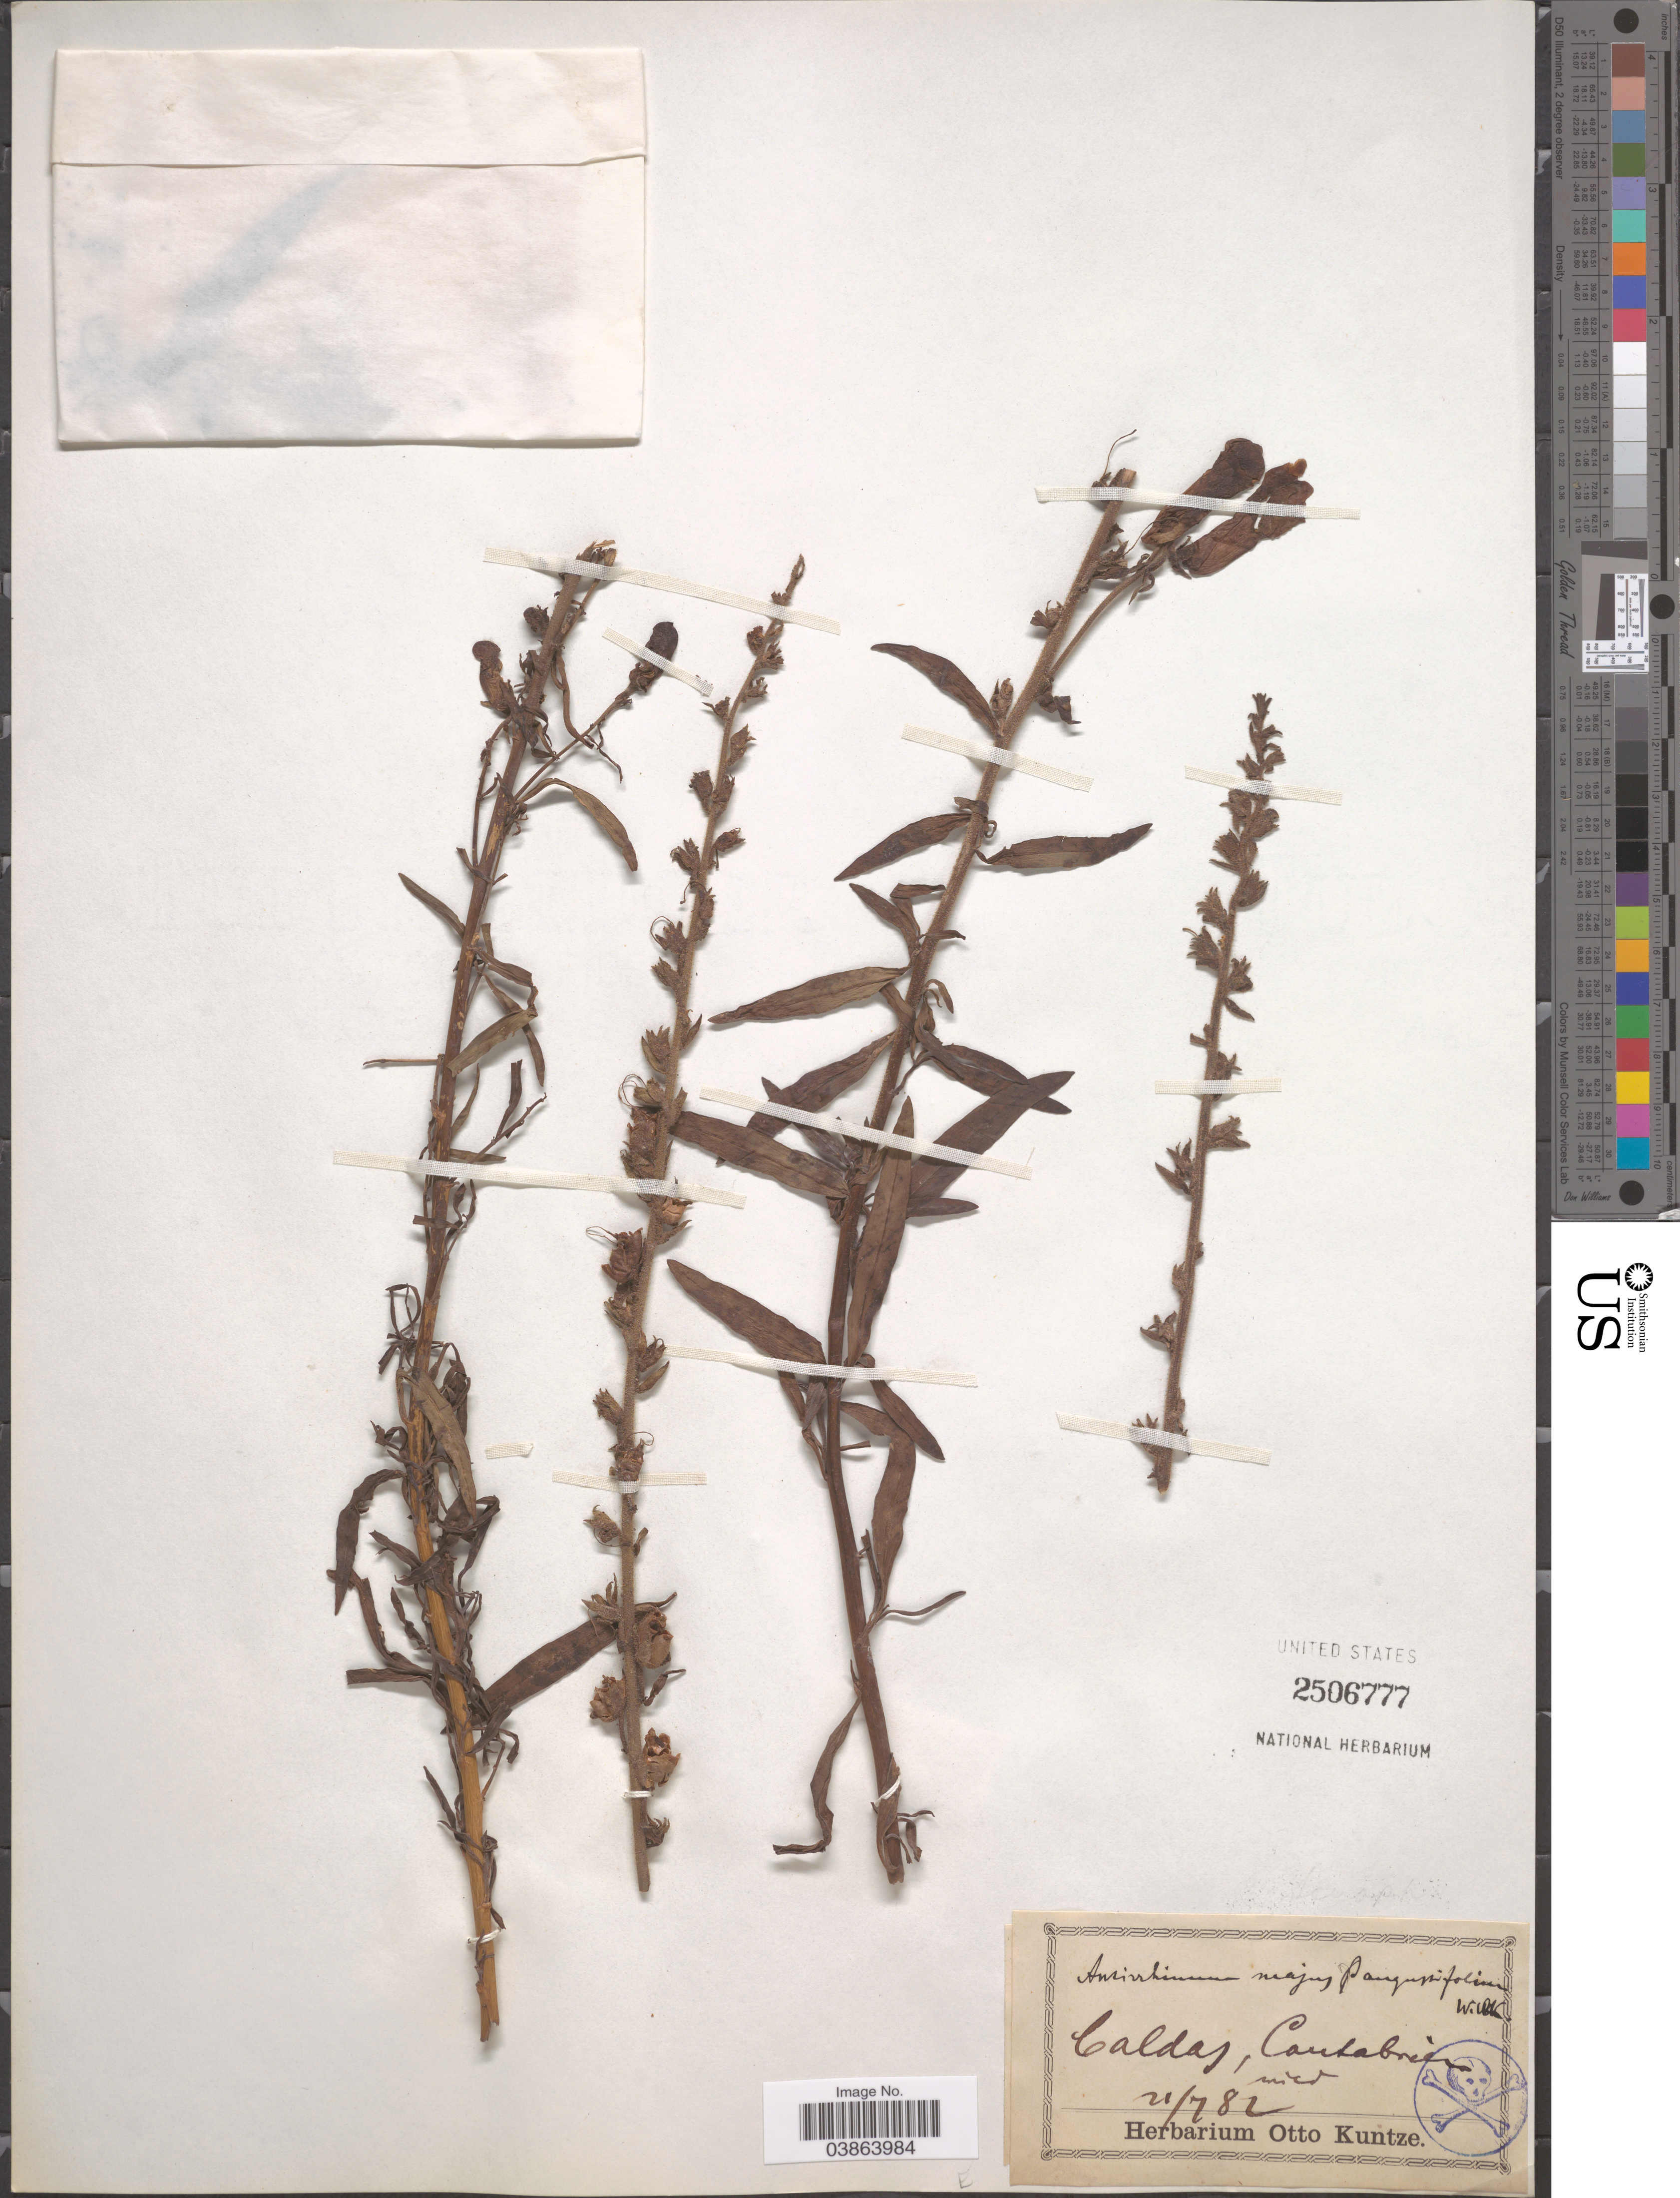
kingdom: Plantae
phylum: Tracheophyta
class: Magnoliopsida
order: Lamiales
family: Plantaginaceae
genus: Antirrhinum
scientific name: Antirrhinum majus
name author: L.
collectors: ex herb. Otto Kuntze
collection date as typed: Transcribed d/m/y: 21/7/82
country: Colombia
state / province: Caldas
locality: Caldas, Cantabria.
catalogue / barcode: US 2506777